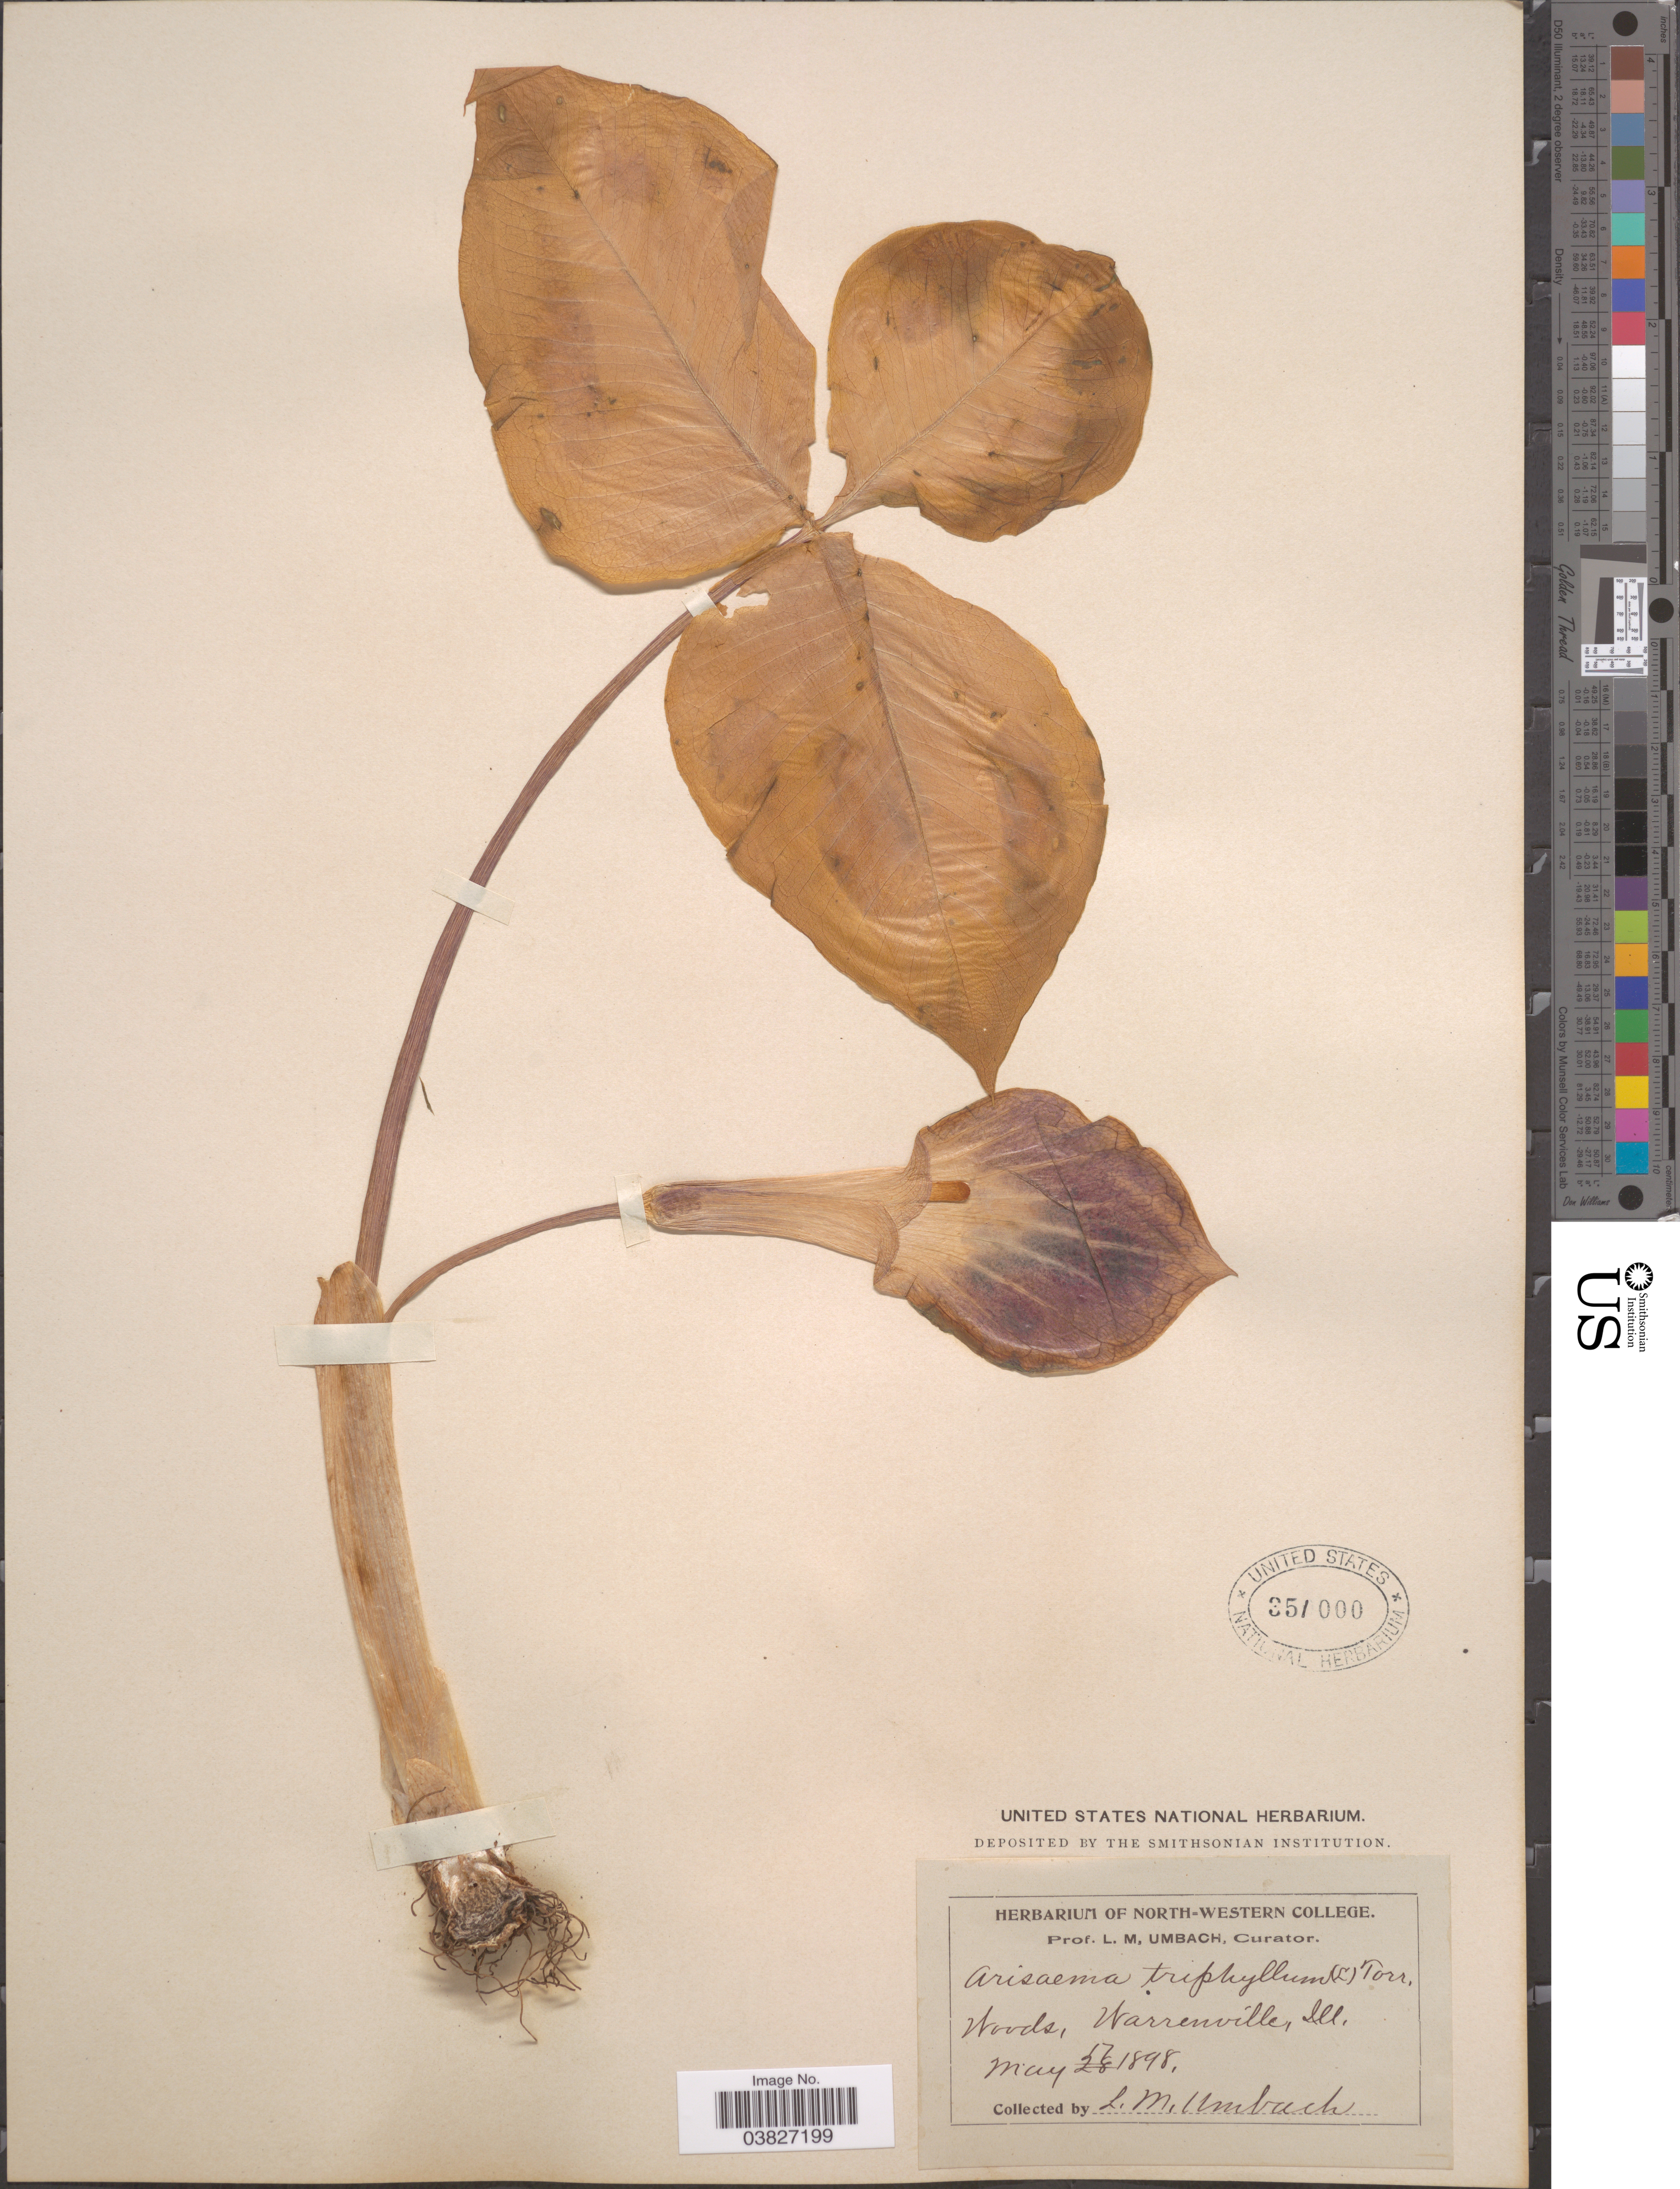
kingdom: Plantae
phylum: Tracheophyta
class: Liliopsida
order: Alismatales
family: Araceae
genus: Arisaema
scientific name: Arisaema triphyllum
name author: (L.) Schott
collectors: L. M. Umbach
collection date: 1898-05-17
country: United States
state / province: Illinois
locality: Warrenville.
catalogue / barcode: US 351000